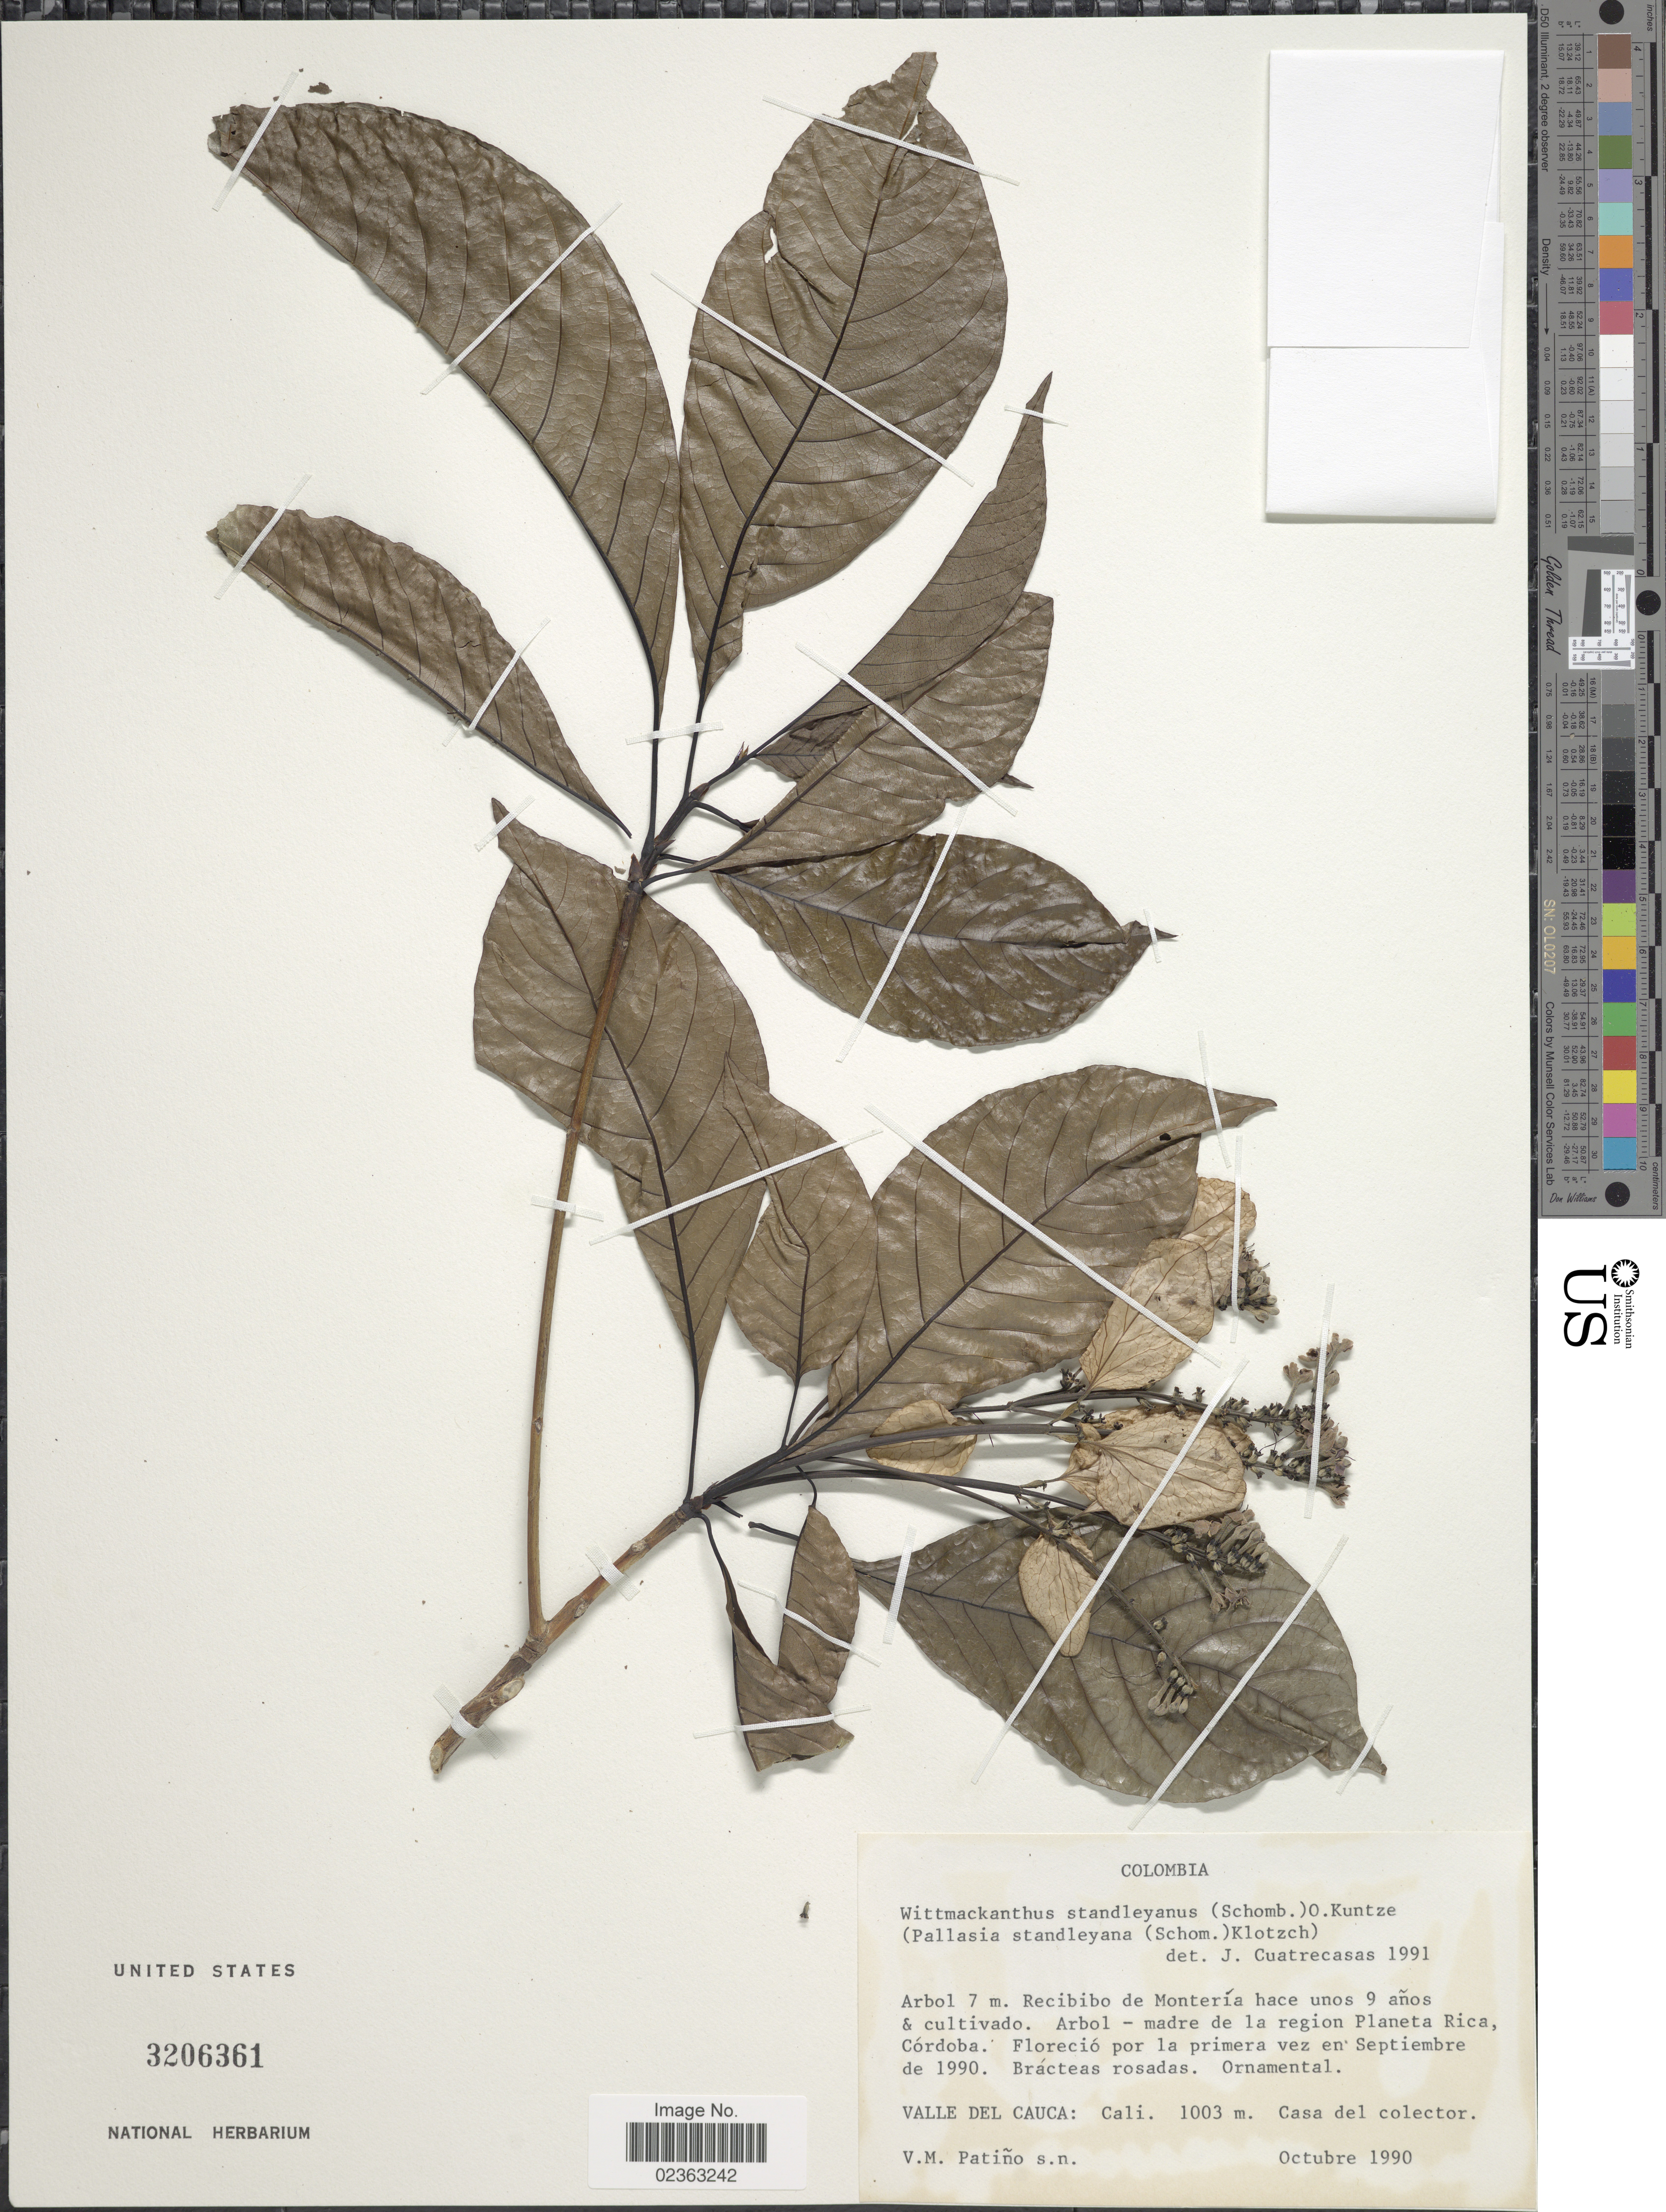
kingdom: Plantae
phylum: Tracheophyta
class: Magnoliopsida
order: Gentianales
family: Rubiaceae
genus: Wittmackanthus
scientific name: Wittmackanthus stanleyanus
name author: (R.H. Schomb.) Kuntze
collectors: V. M. Patiño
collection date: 1990-10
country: Colombia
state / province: Valle del Cauca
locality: Arbol-madre de la region Planeta Rica, Cordoba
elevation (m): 1003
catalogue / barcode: US 3206361